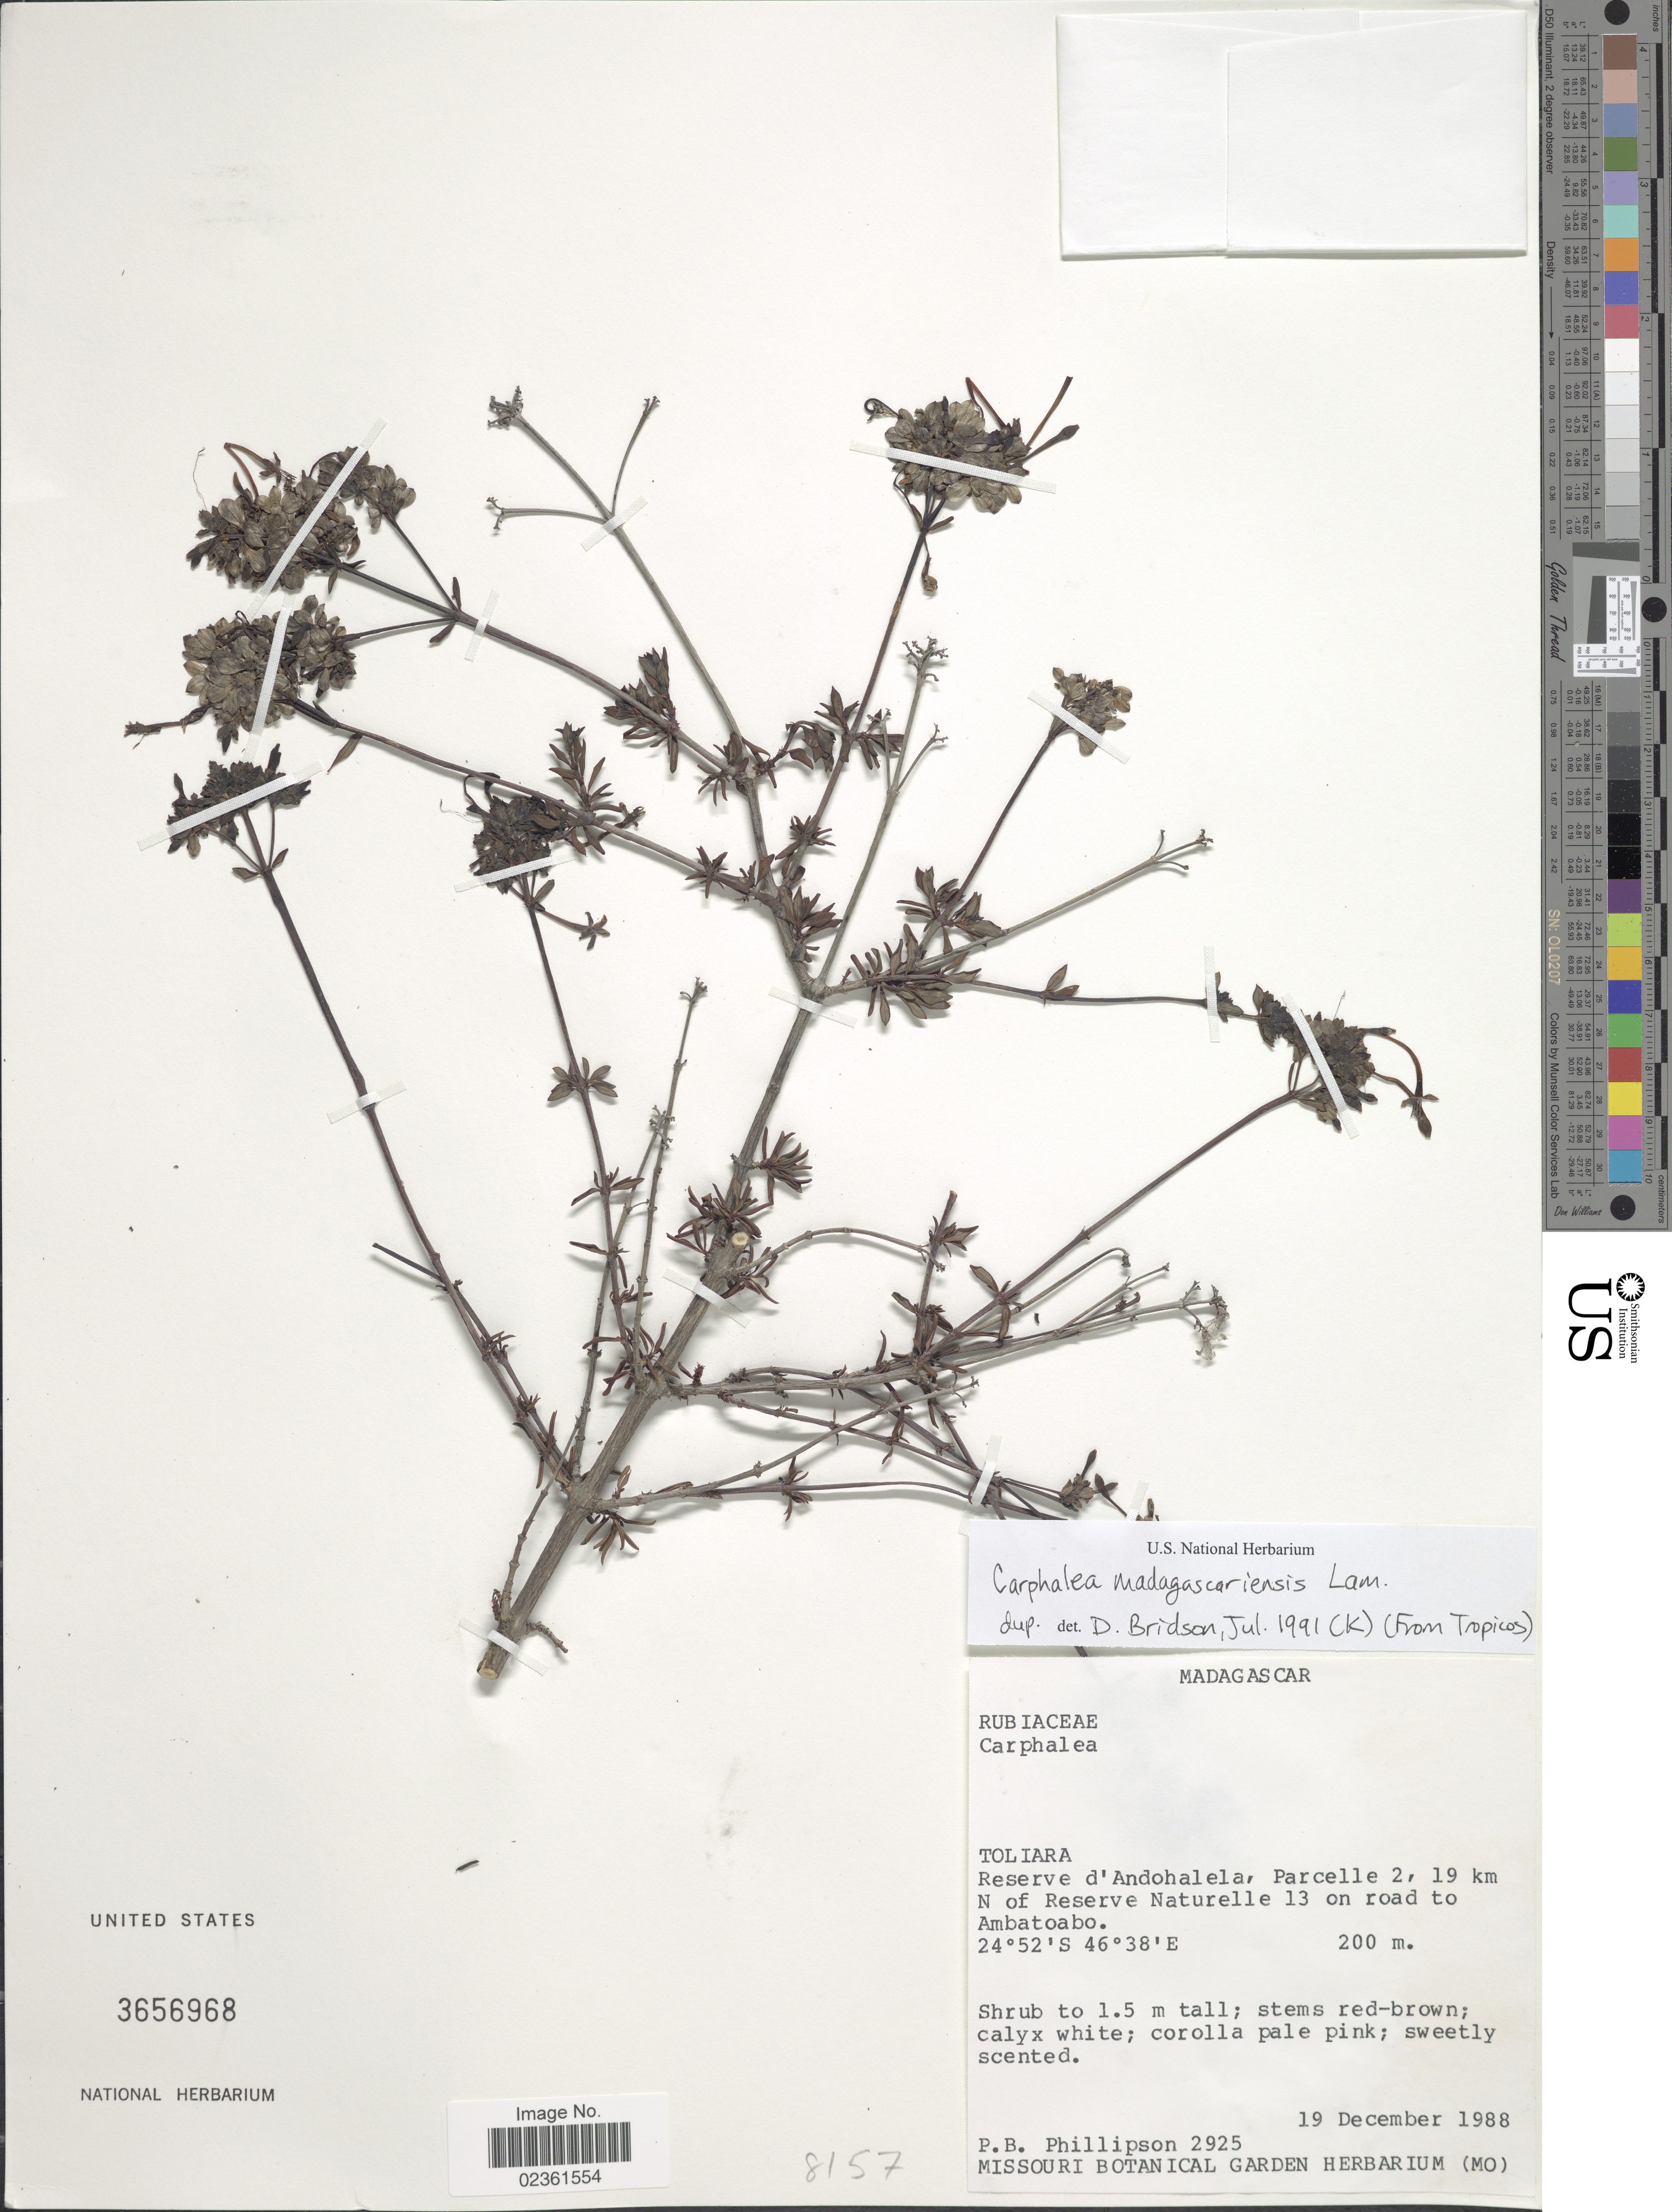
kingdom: Plantae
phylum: Tracheophyta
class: Magnoliopsida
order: Gentianales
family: Rubiaceae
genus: Carphalea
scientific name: Carphalea madagascariensis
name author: Lam.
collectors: P. B. Phillipson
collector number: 2925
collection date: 1988-12-19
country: Madagascar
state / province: Anosy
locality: Reserva d'Andohalela, Parcelle 2, 19 km N of Reserve Naturelle 13 on road to Ambatoabo.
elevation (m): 200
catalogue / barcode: US 3656968